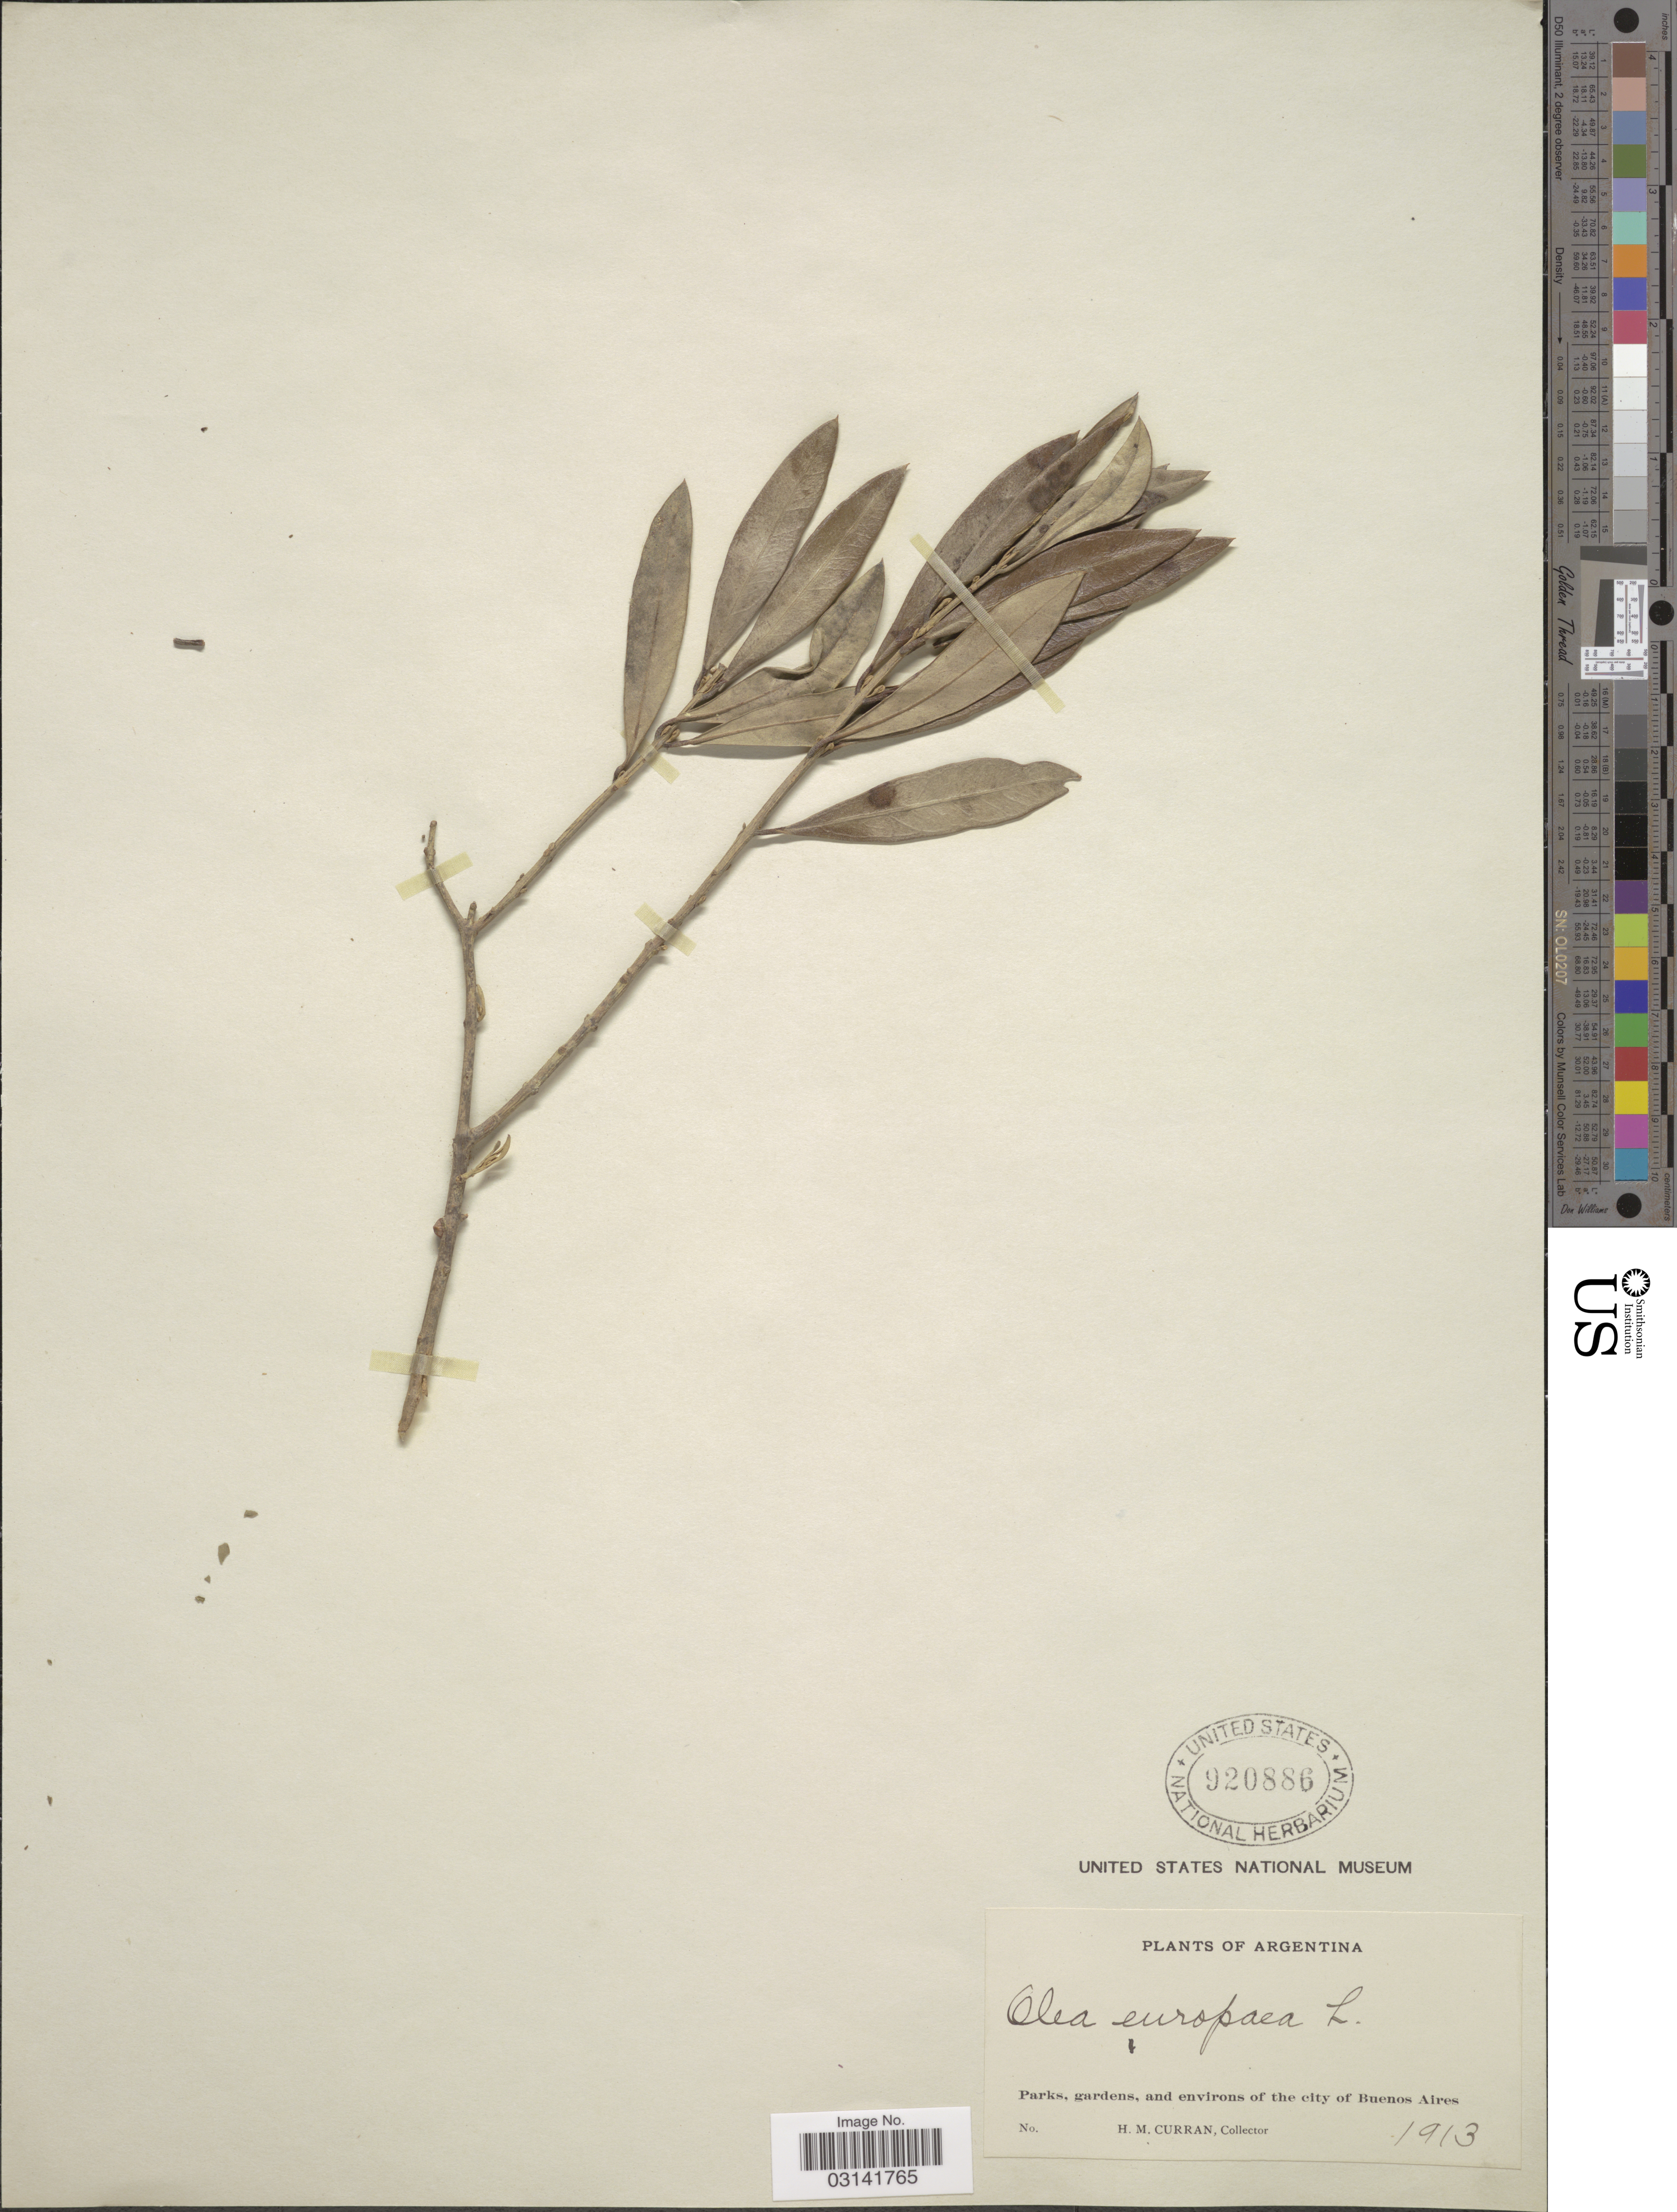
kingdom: Plantae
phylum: Tracheophyta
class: Magnoliopsida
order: Lamiales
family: Oleaceae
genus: Olea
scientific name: Olea europaea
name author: L.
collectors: H. M. Curran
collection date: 1913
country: Argentina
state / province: Buenos Aires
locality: Parks, gardens, and environs of the city of Buenos Aires.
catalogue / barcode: US 920886